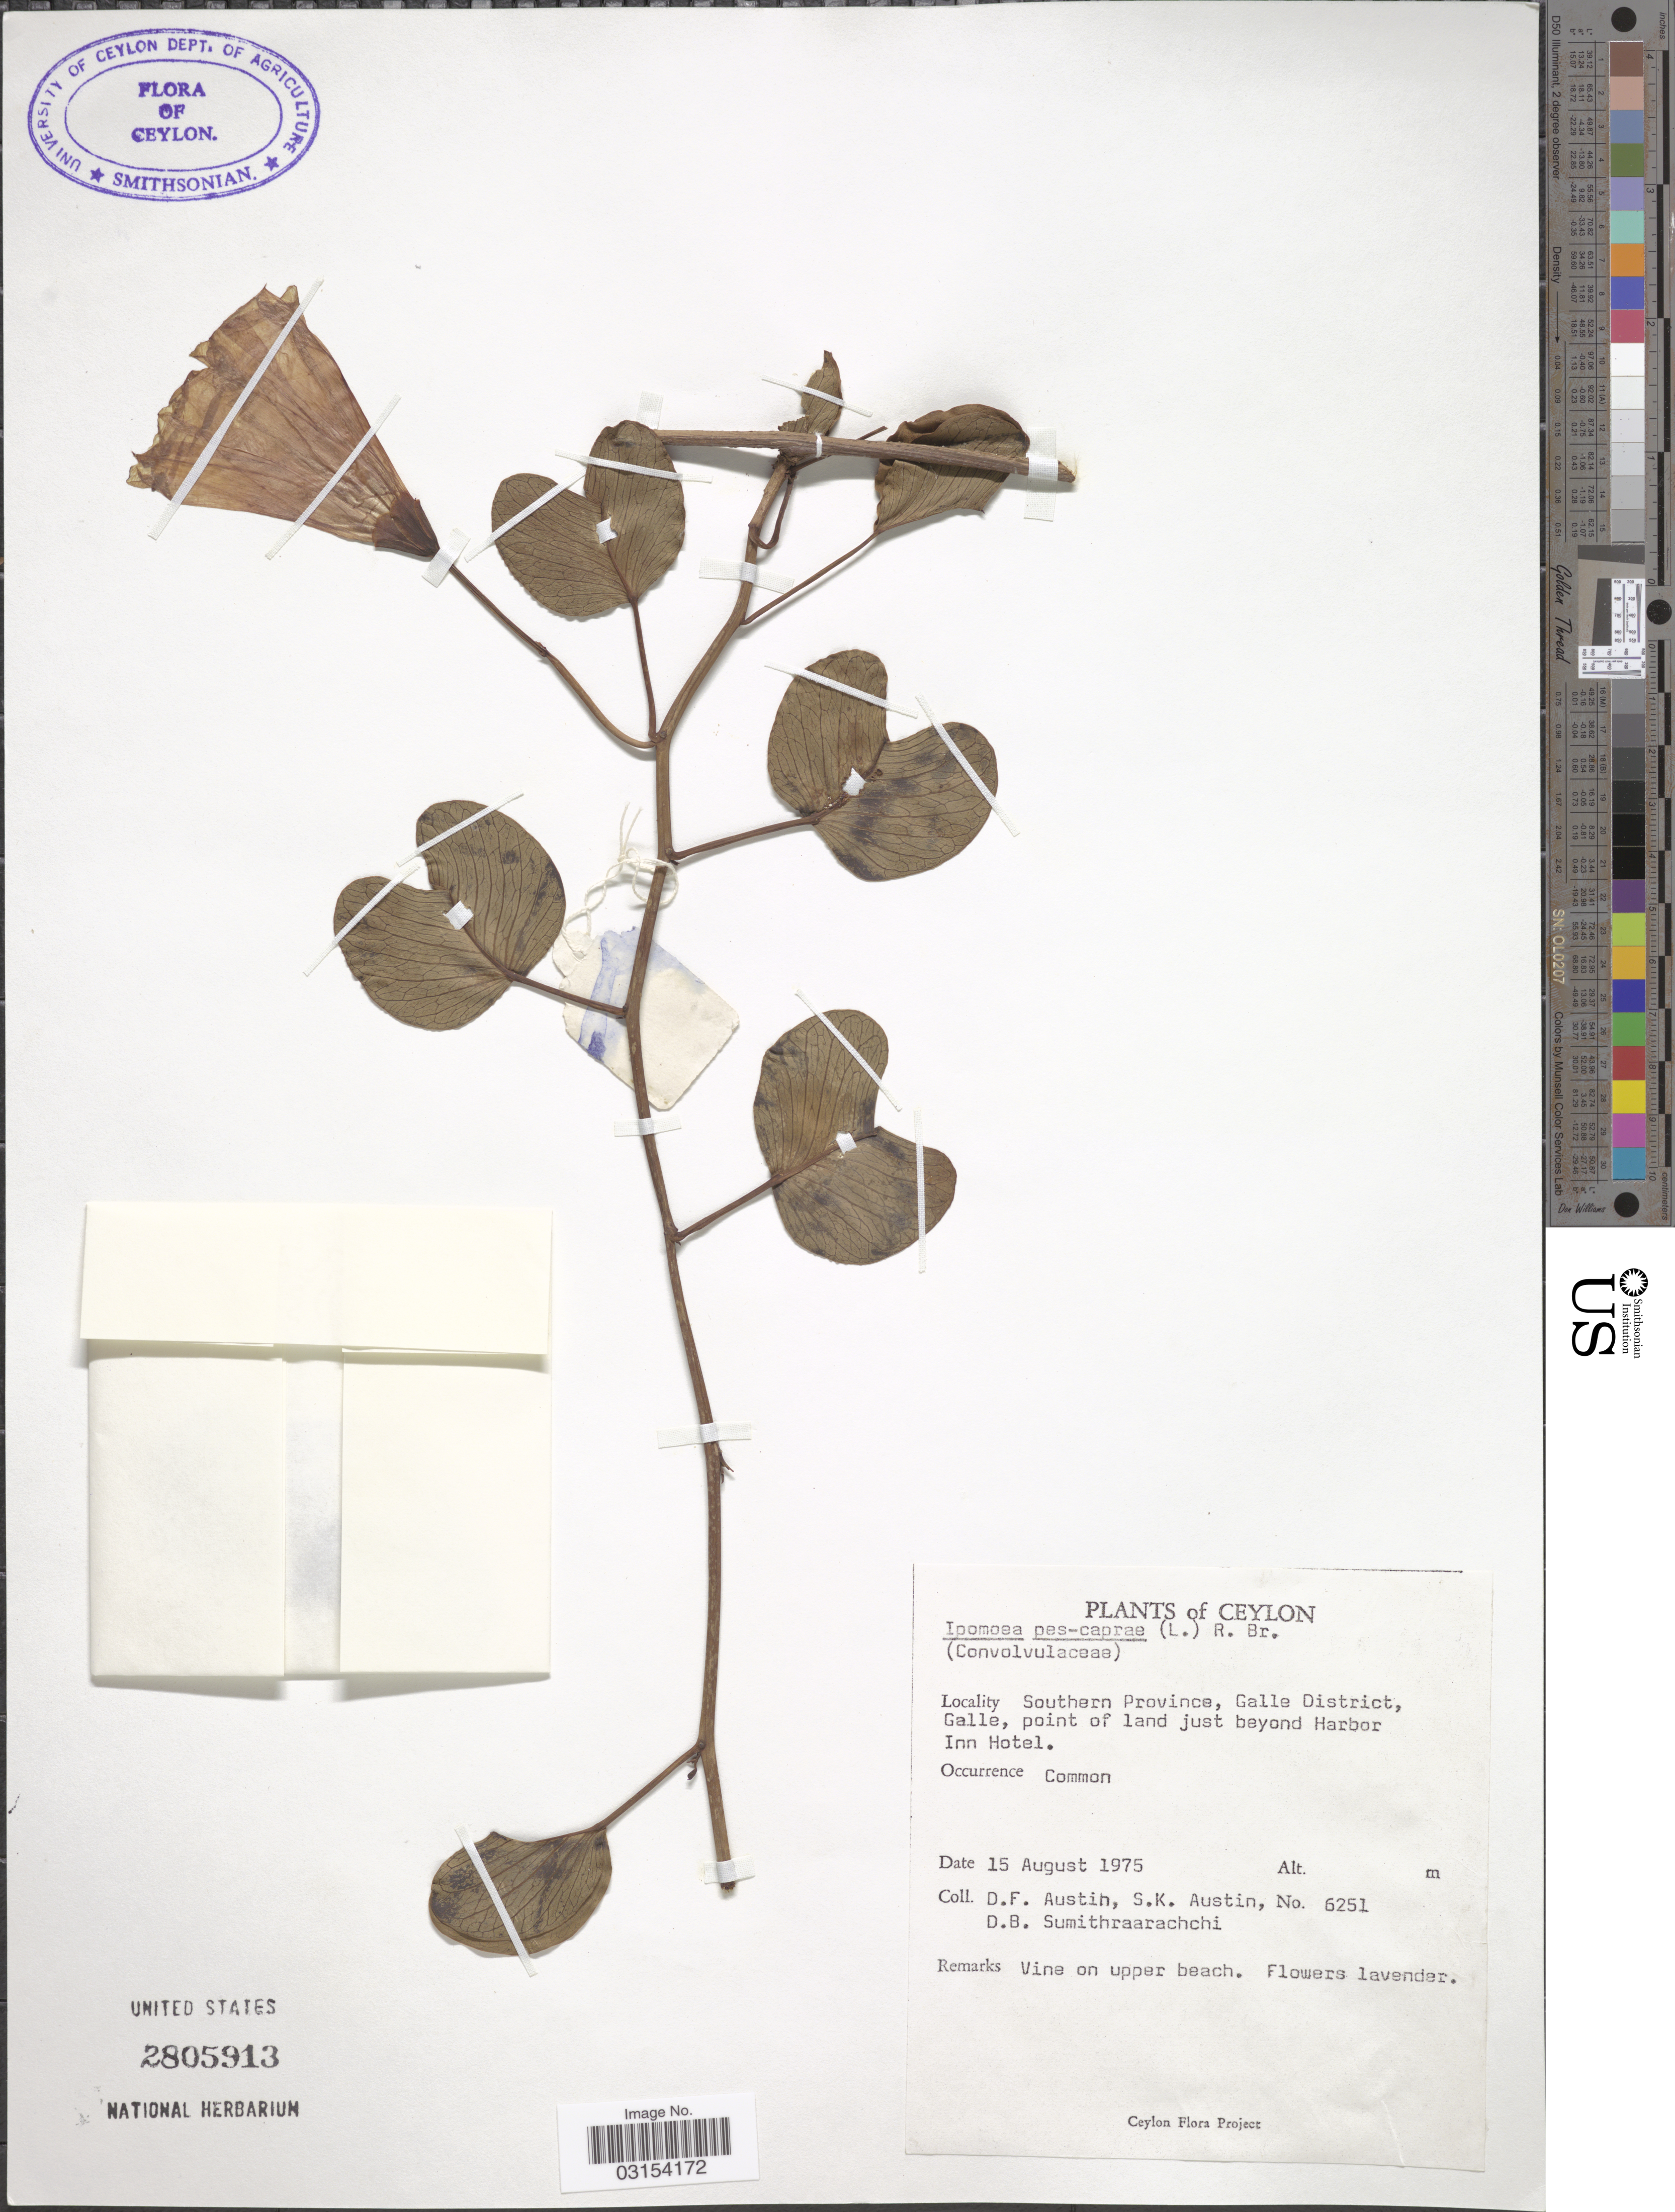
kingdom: Plantae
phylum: Tracheophyta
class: Magnoliopsida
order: Solanales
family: Convolvulaceae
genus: Ipomoea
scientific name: Ipomoea pes-caprae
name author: (L.) R. Br.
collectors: D. Austin, S. Austin & D. B. Sumithraarachchi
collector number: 6251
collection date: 1975-08-15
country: Sri Lanka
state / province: Southern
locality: Ceylon, Southern Province, Galle District, Galle, point of land just beyond Harbor Inn Hotel.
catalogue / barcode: US 2805913